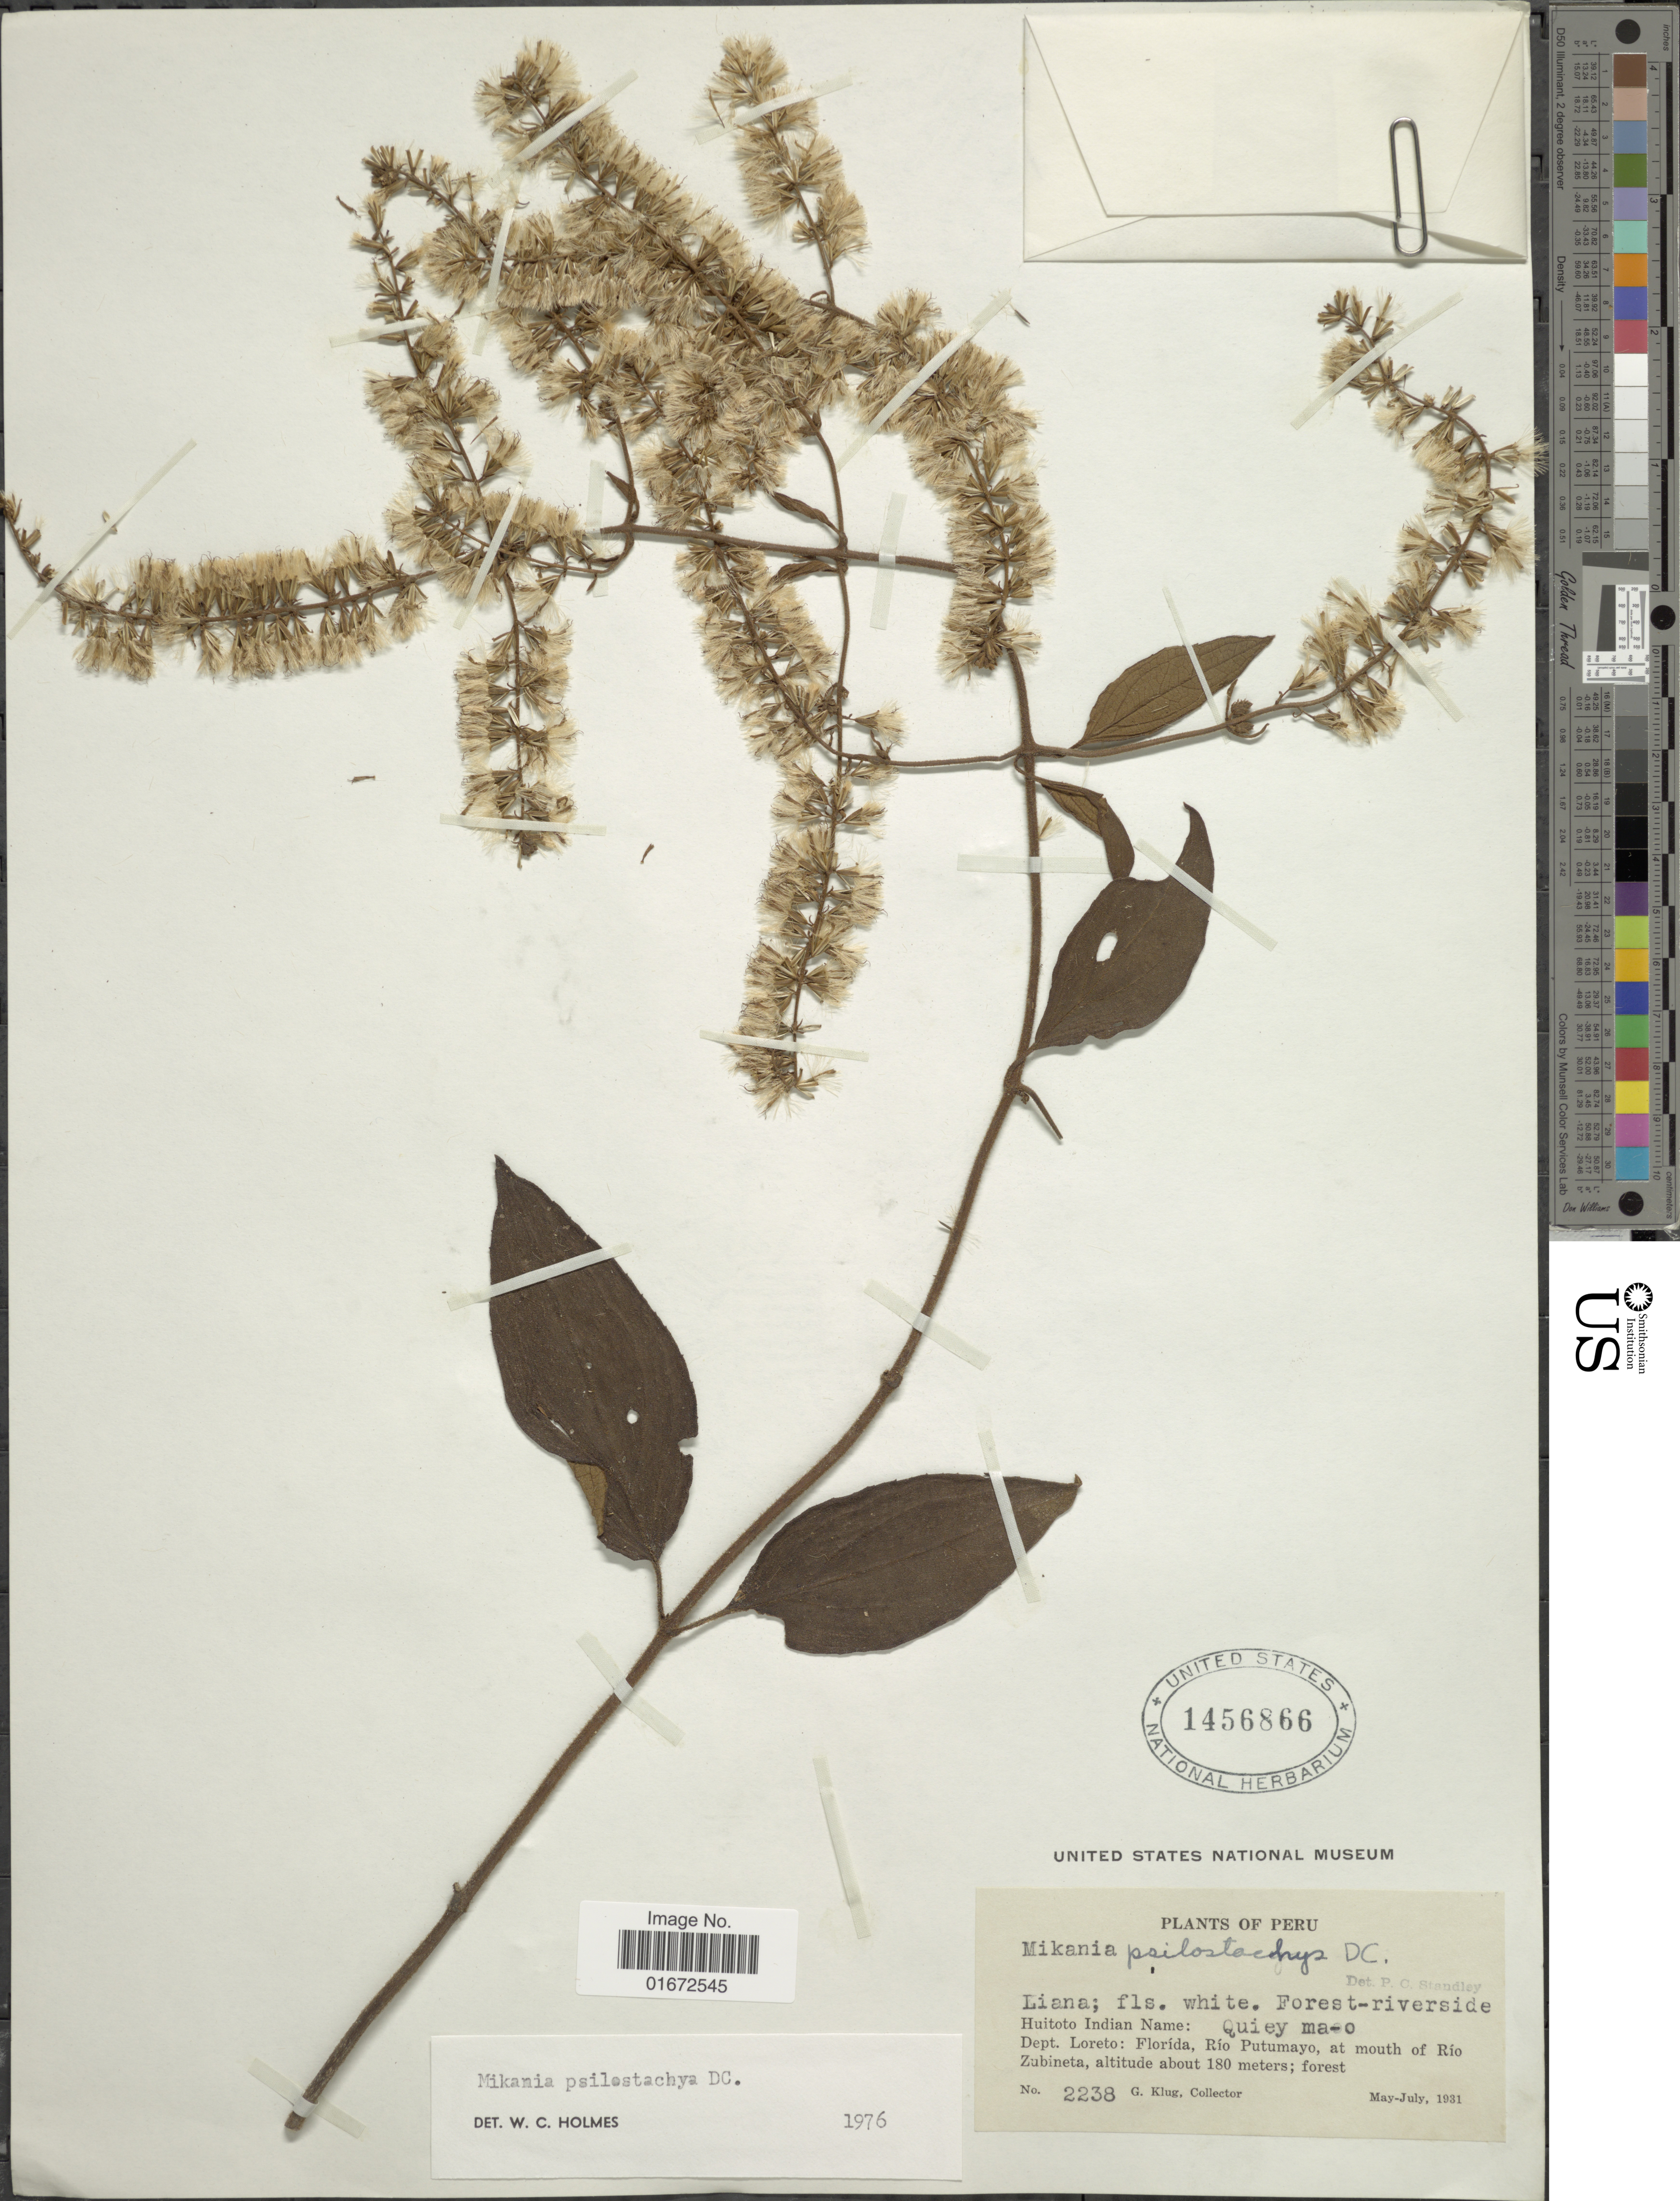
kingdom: Plantae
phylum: Tracheophyta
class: Magnoliopsida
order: Asterales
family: Asteraceae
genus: Mikania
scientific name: Mikania psilostachya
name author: DC.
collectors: G. Klug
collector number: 2238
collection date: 1931-05/1931-07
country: Peru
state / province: Loreto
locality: Dept. Loreto: Florída, Río Putumayo, at mouth of Río Zubineta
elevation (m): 180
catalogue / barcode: US 1456866